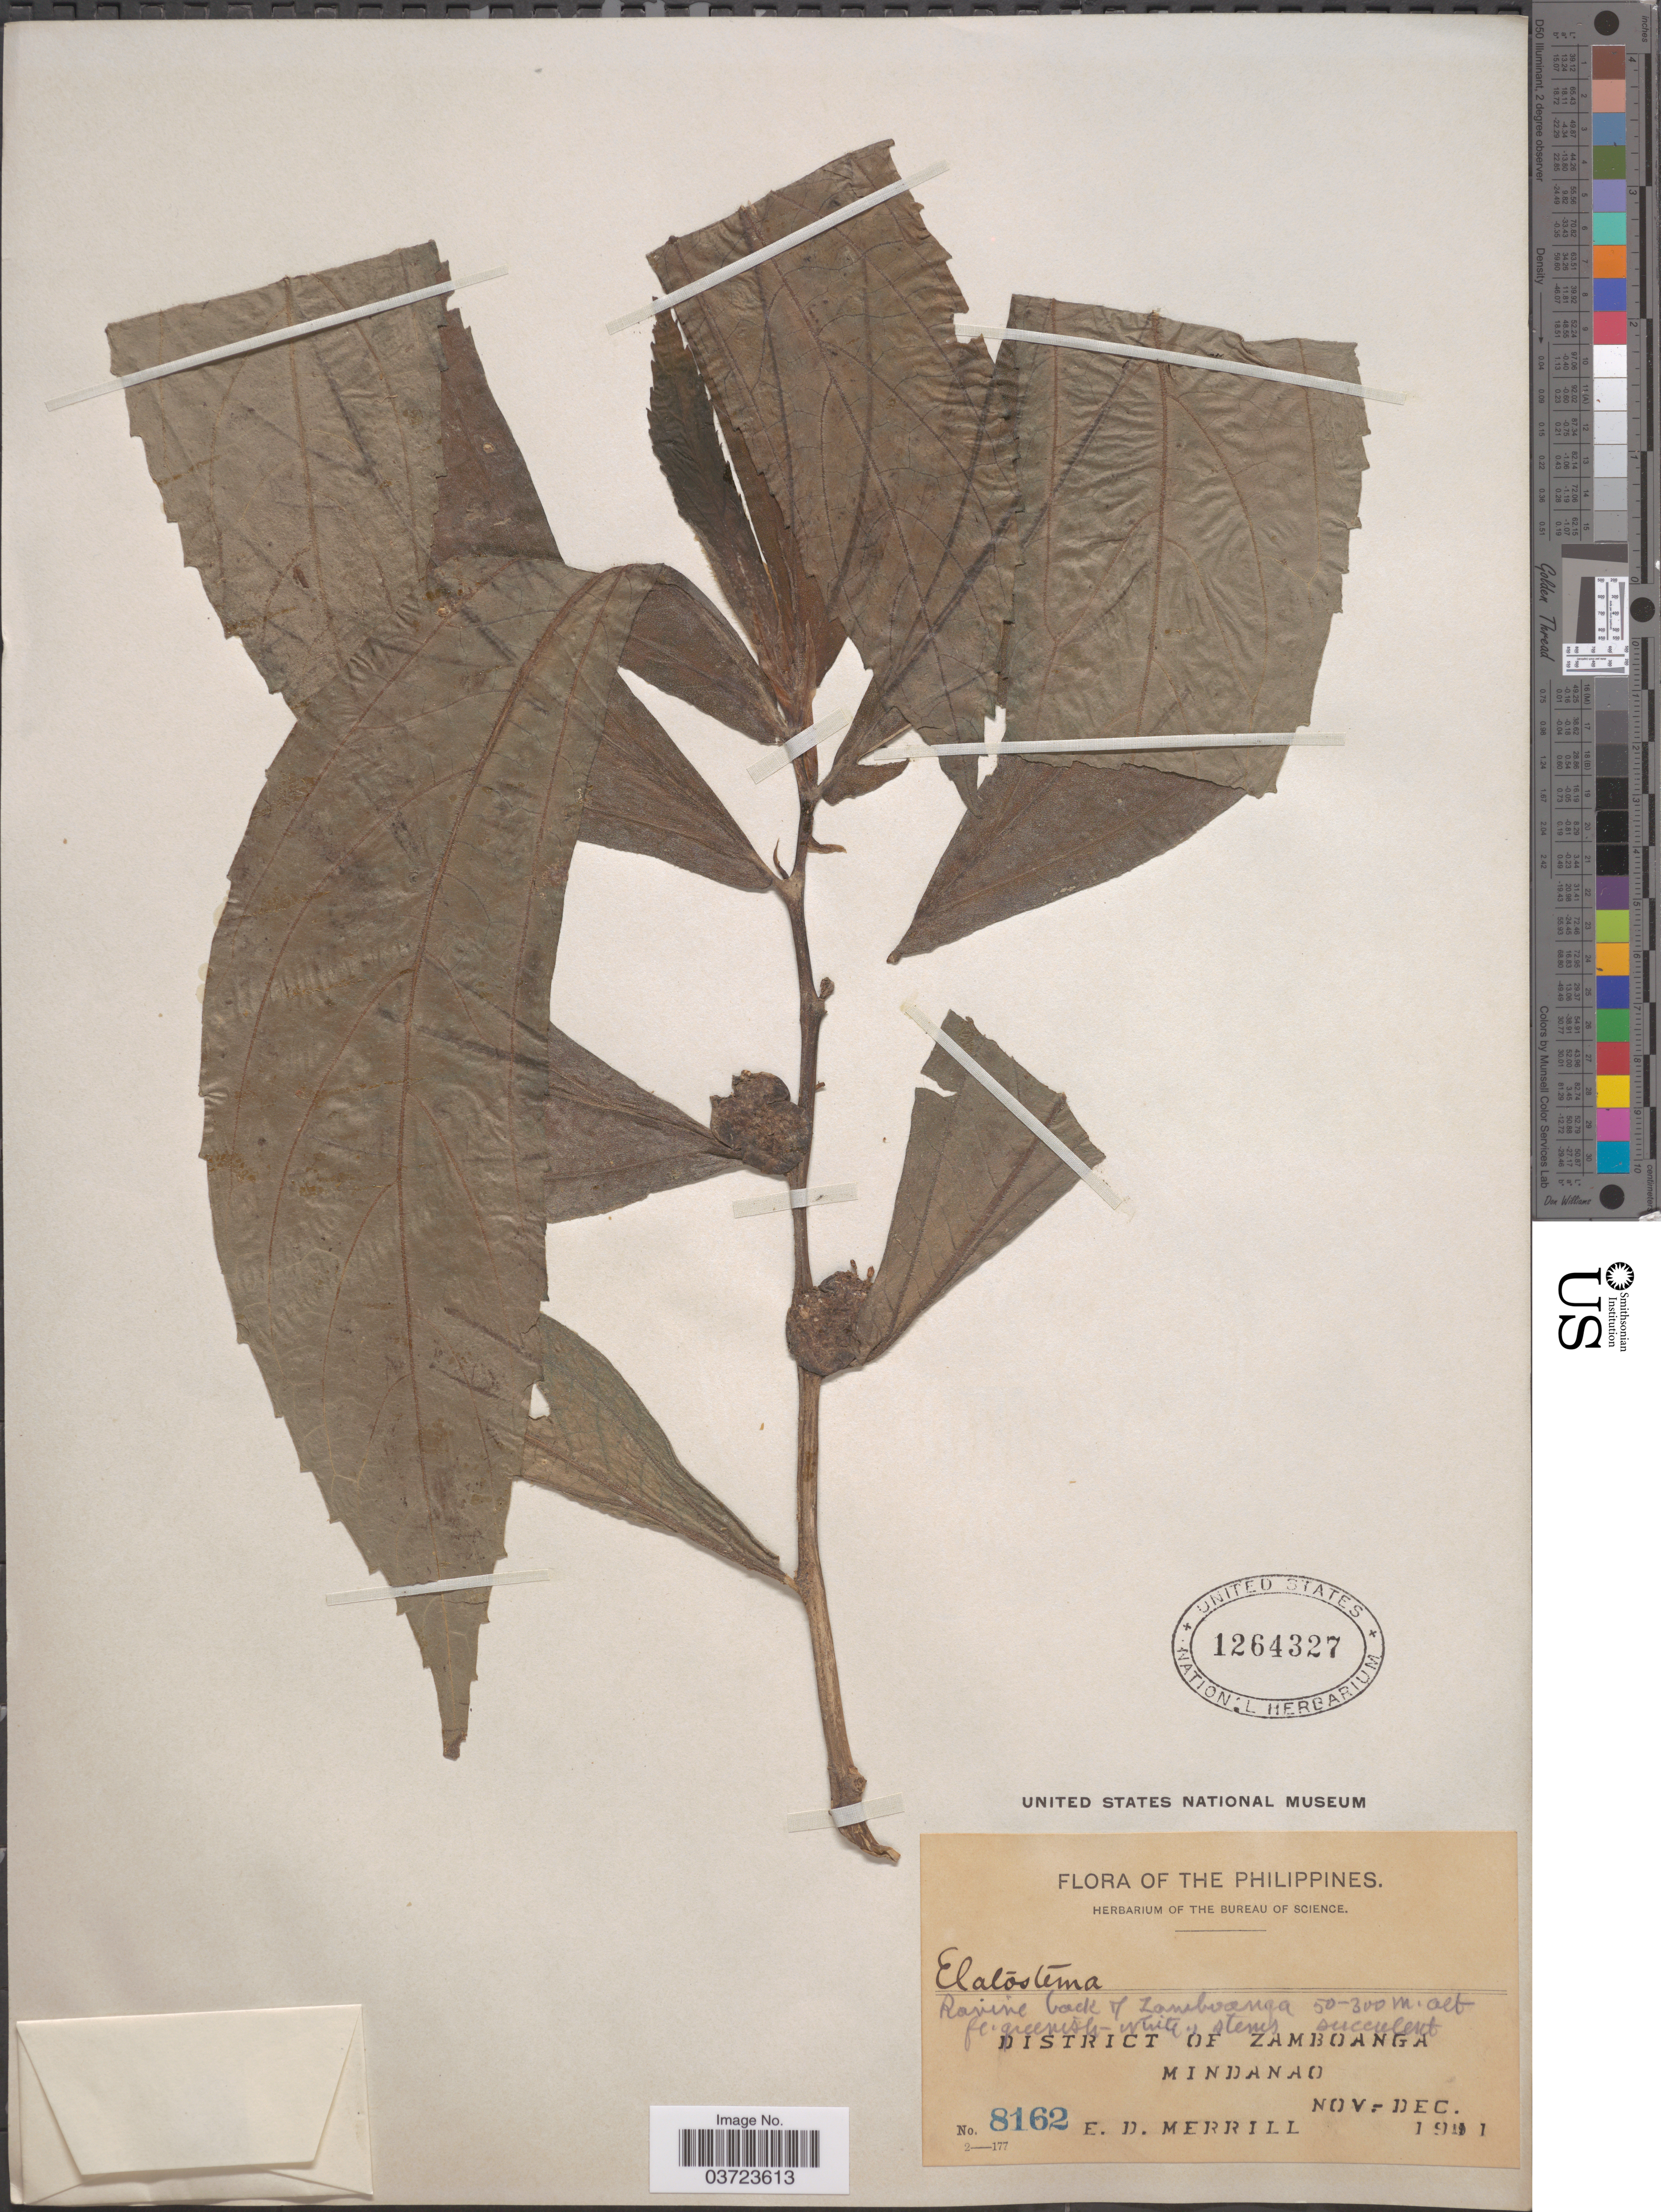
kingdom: Plantae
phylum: Tracheophyta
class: Magnoliopsida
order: Rosales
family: Urticaceae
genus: Elatostema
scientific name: Elatostema sp.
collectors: E. D. Merrill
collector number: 8162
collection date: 1911-11/1911-12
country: Philippines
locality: Ravine back of Zamboanga. District of Zamboanga. Mindanao.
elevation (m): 50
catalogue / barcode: US 1264327